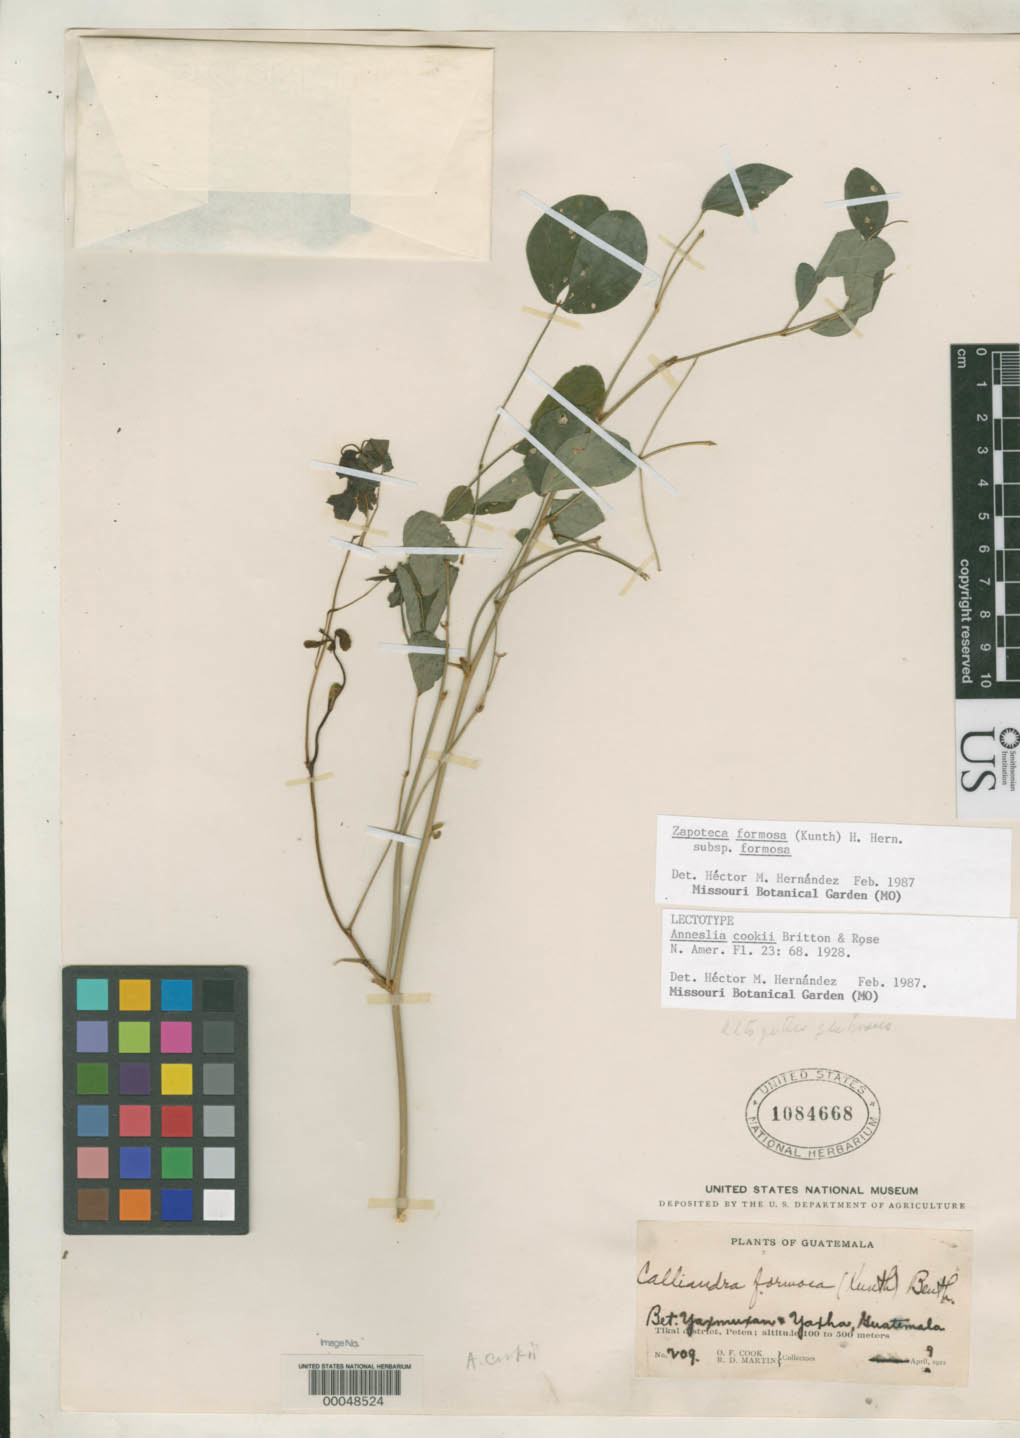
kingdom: Plantae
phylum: Tracheophyta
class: Magnoliopsida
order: Fabales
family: Fabaceae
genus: Anneslia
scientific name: Anneslia cookii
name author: Britton & Rose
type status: Lectotype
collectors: O. F. Cook & R. D. Martin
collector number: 209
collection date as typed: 09 Apr 1922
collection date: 1922-04-09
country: Guatemala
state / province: El Petén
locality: Between Yaxmuxan and Yaxha.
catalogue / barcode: US 1084668